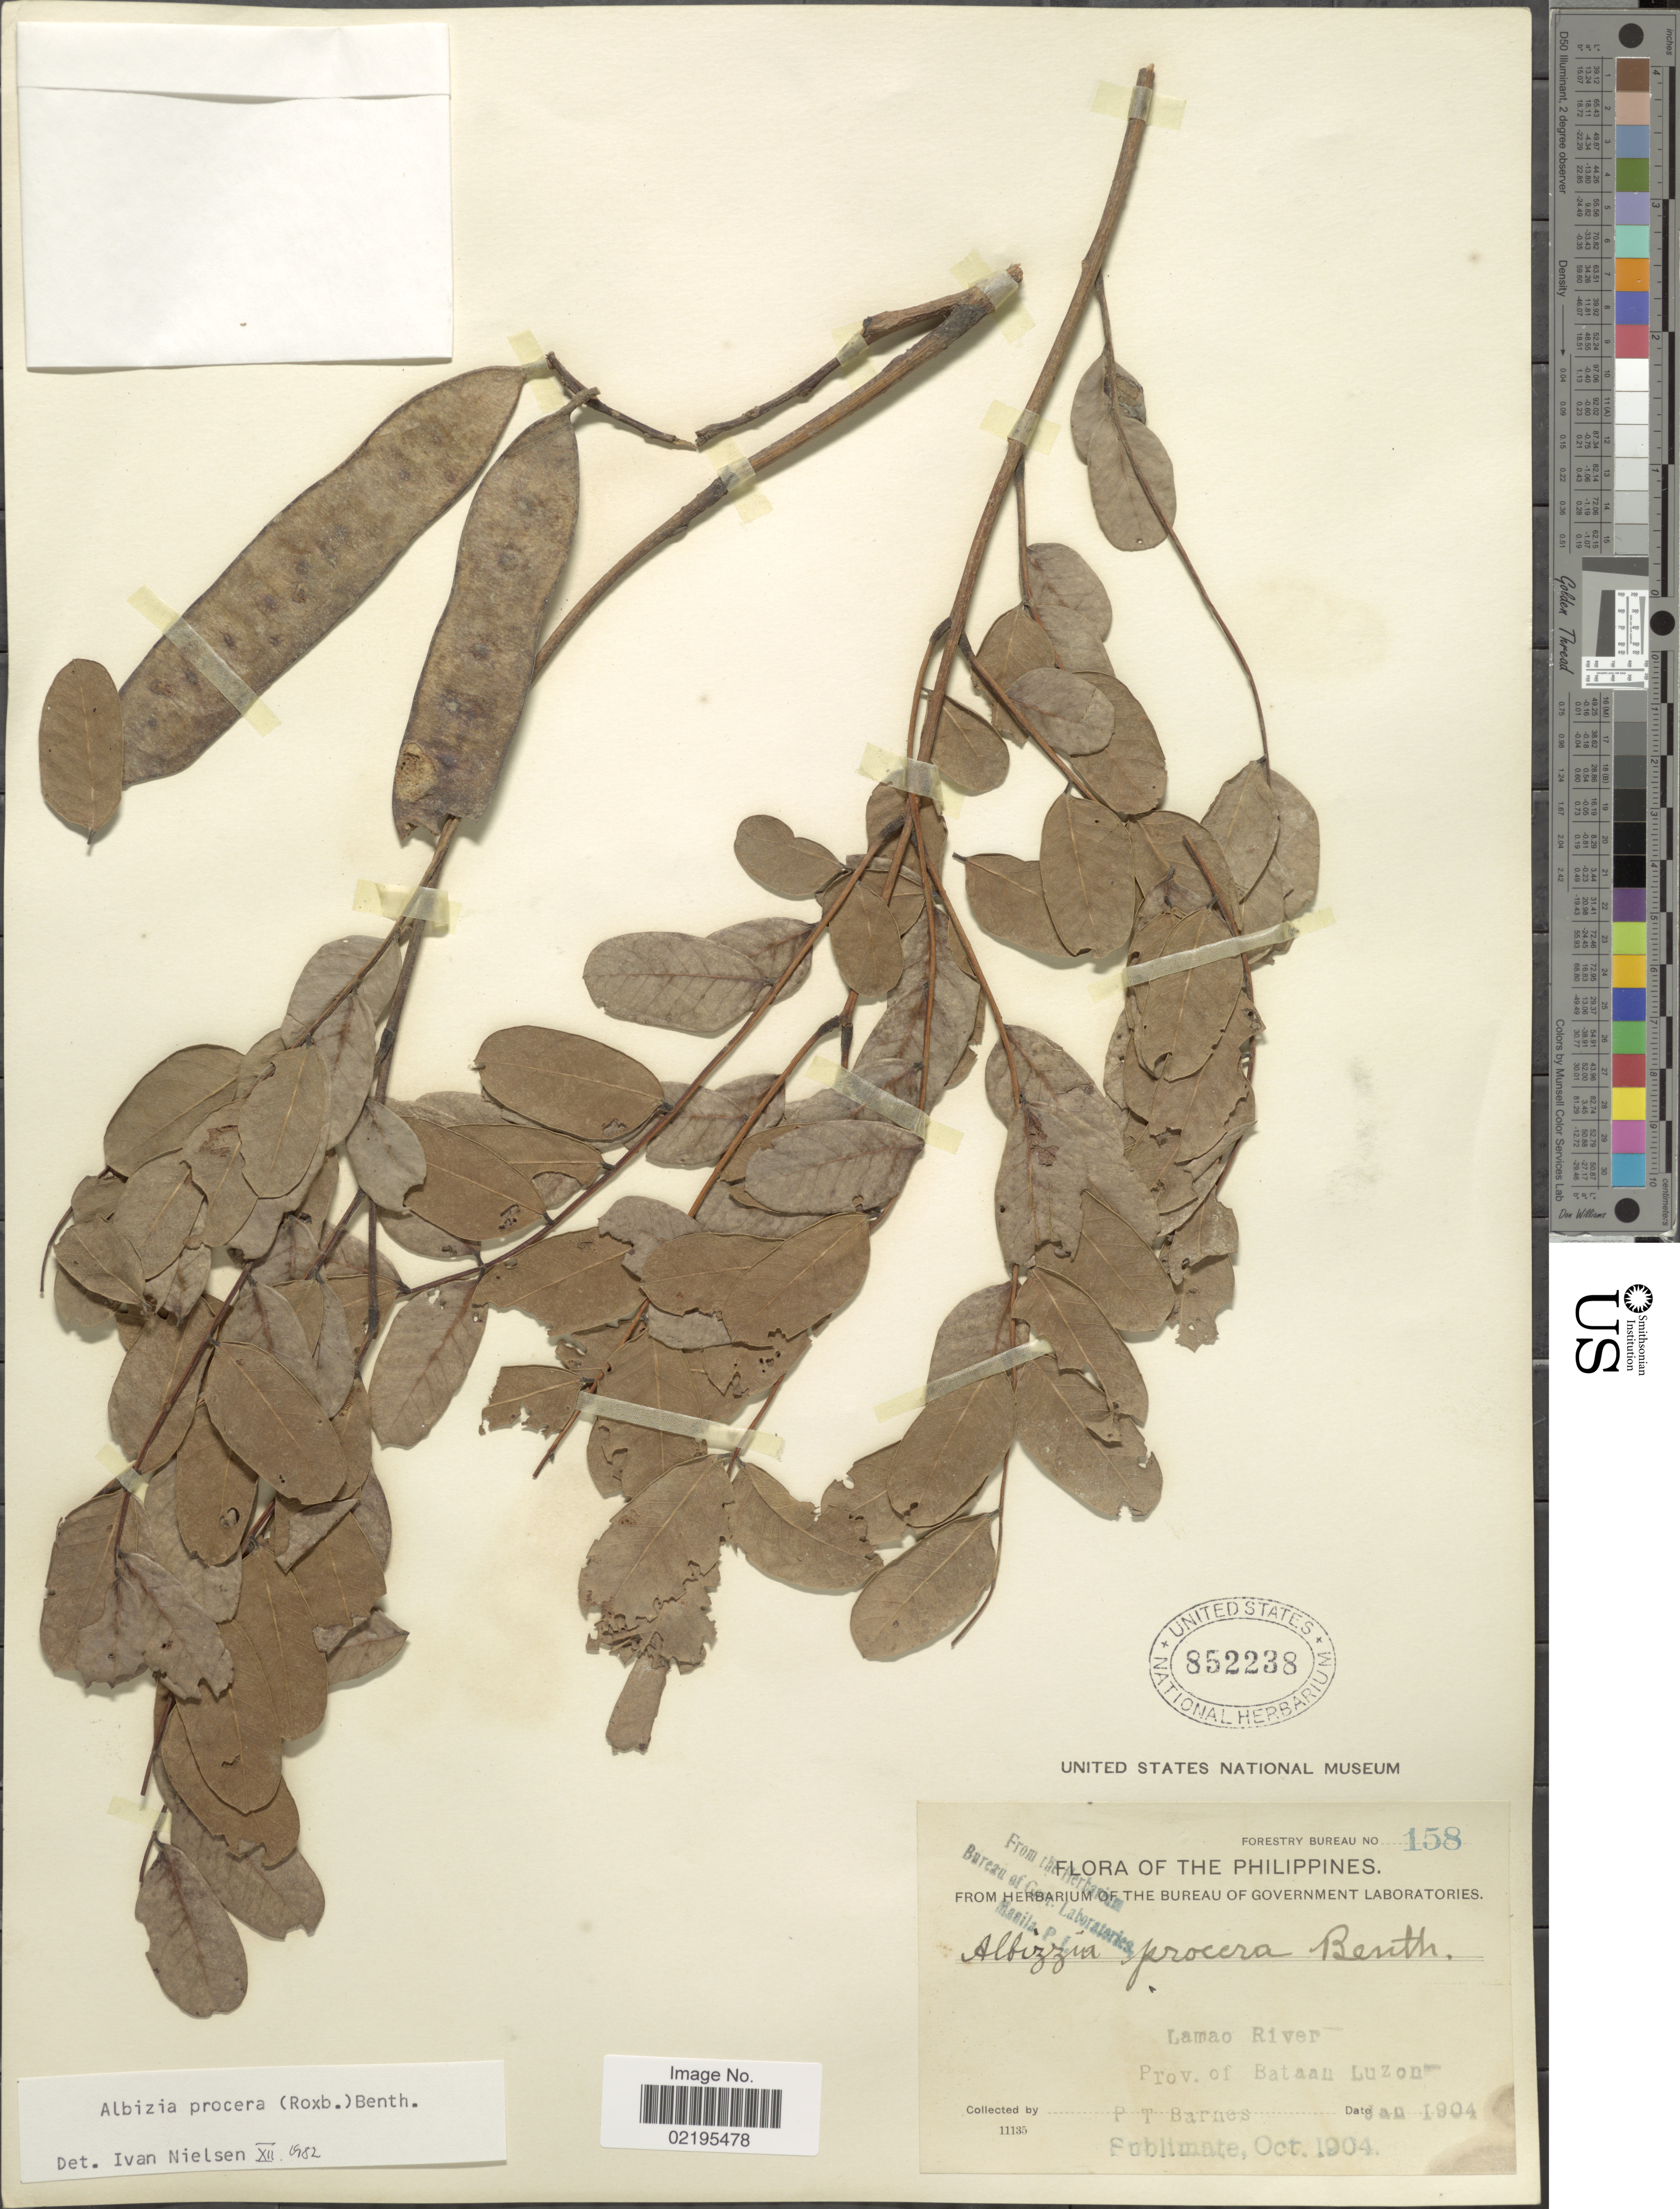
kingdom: Plantae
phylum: Tracheophyta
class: Magnoliopsida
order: Fabales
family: Fabaceae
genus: Albizia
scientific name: Albizia procera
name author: (Roxb.) Benth.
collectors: P. Barnes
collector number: Forestry Bureau 158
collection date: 1904-01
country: Philippines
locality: Lamao River, Prov. of Bataan, Luzon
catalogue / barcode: US 852238